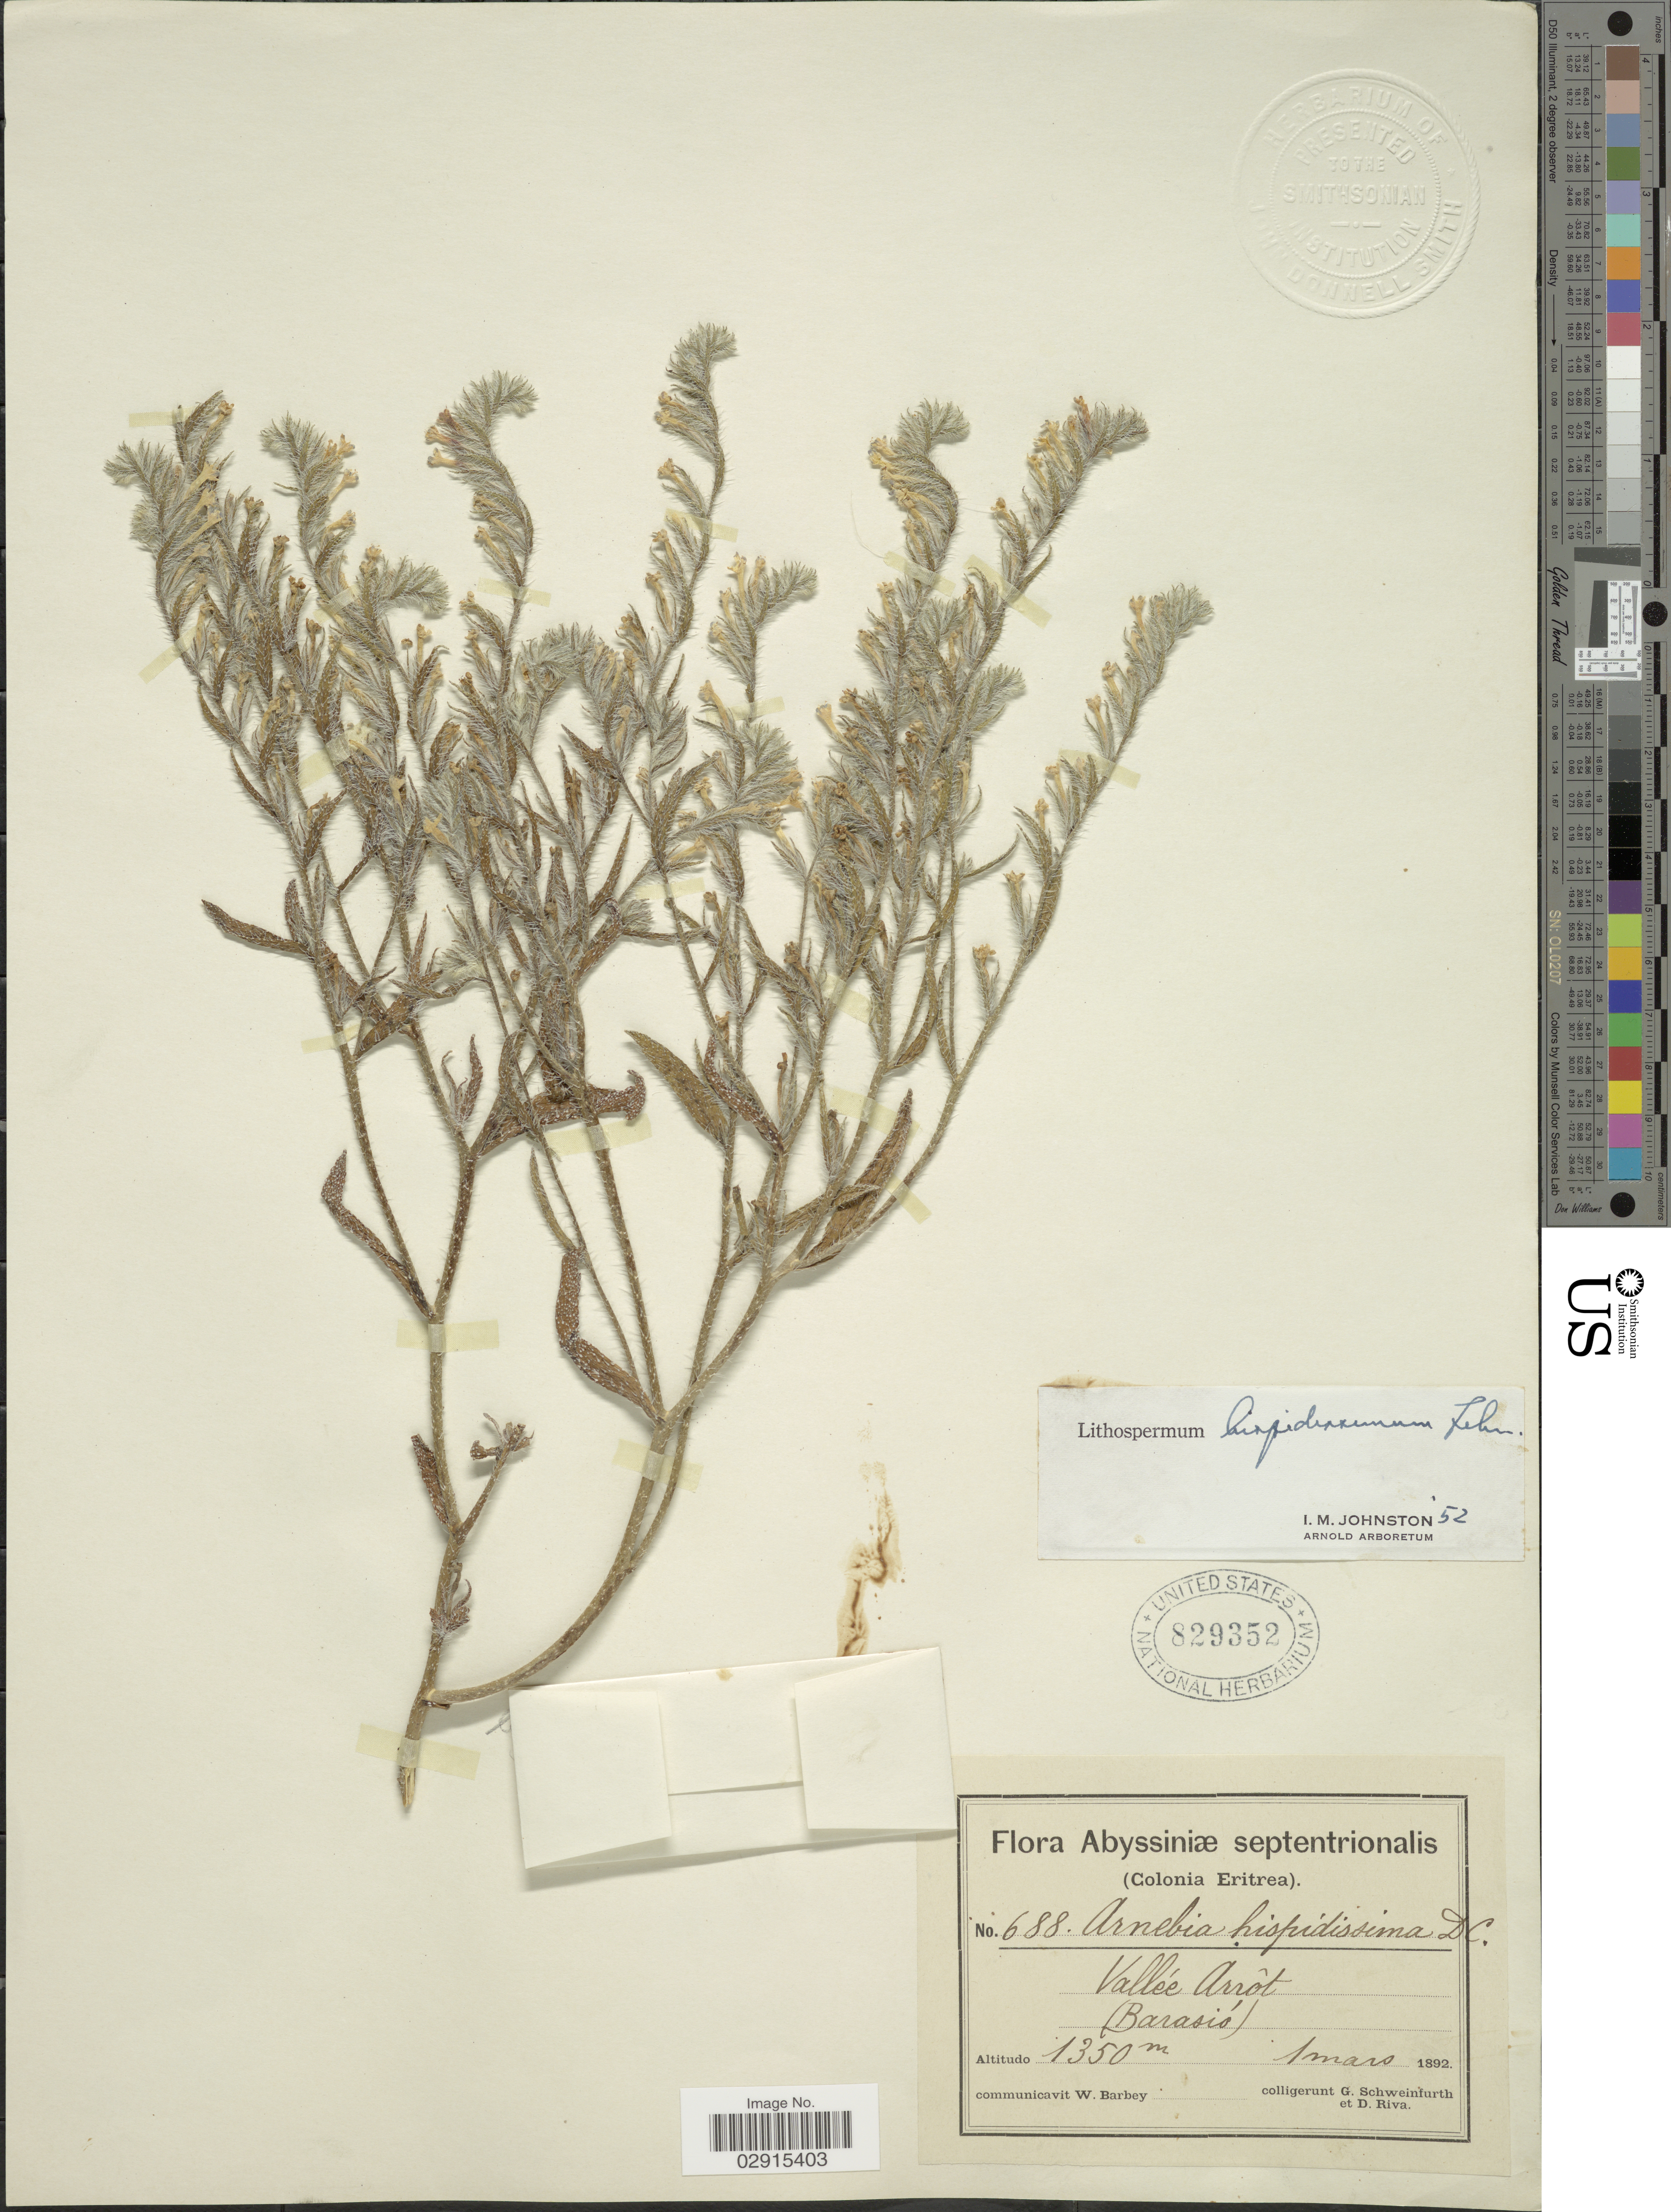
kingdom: Plantae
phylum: Tracheophyta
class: Magnoliopsida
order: Boraginales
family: Boraginaceae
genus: Lithospermum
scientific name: Lithospermum hispidissimum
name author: Sieber ex Lehm.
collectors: G. A. Schweinfurth & D. Riva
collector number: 688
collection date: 1892-03-01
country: Eritrea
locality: Valleé Arrôt (Barasió). Colonia Eritrea. Abyssiniae septentrionalis.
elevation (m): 1350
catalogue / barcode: US 829352